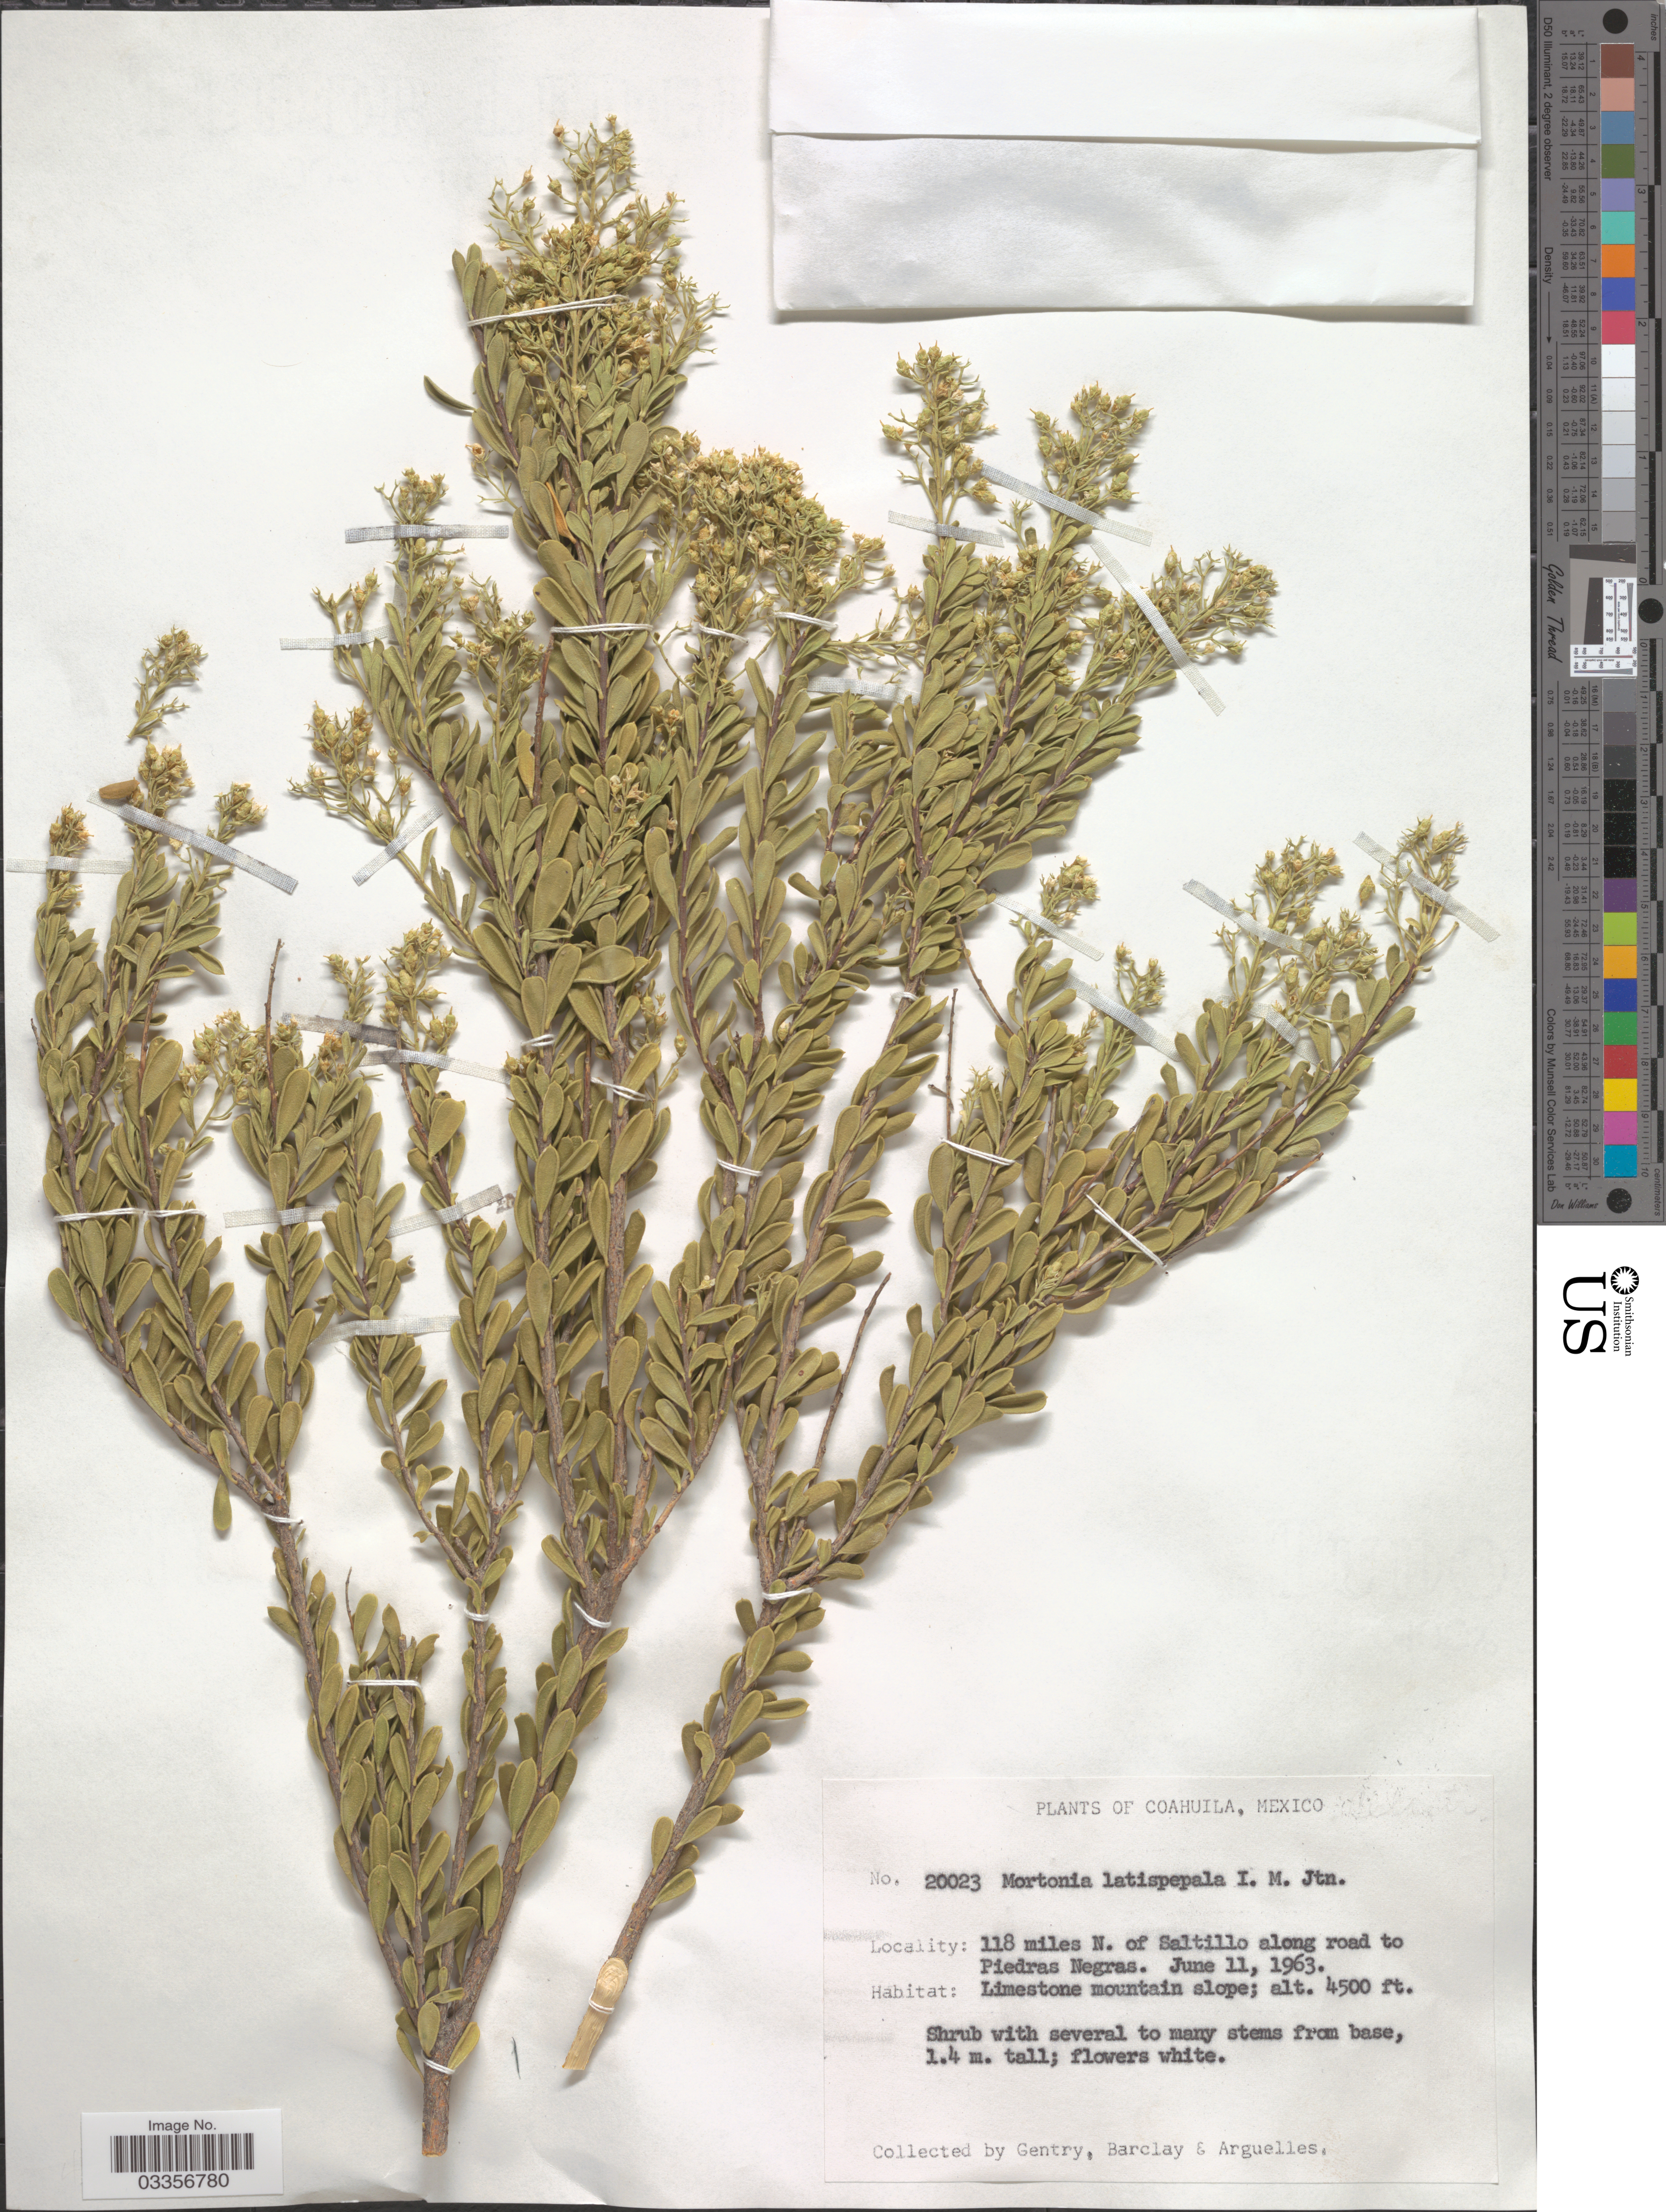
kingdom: Plantae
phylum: Tracheophyta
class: Magnoliopsida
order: Celastrales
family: Celastraceae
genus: Mortonia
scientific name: Mortonia latisepala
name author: I.M. Johnst.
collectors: Gentry, --, -- Barclay & Arguelles, --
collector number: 20023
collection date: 1963-06-11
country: Mexico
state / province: Coahuila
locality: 118 miles N. of Saltillo along road to Piedras Negras.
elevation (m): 1372